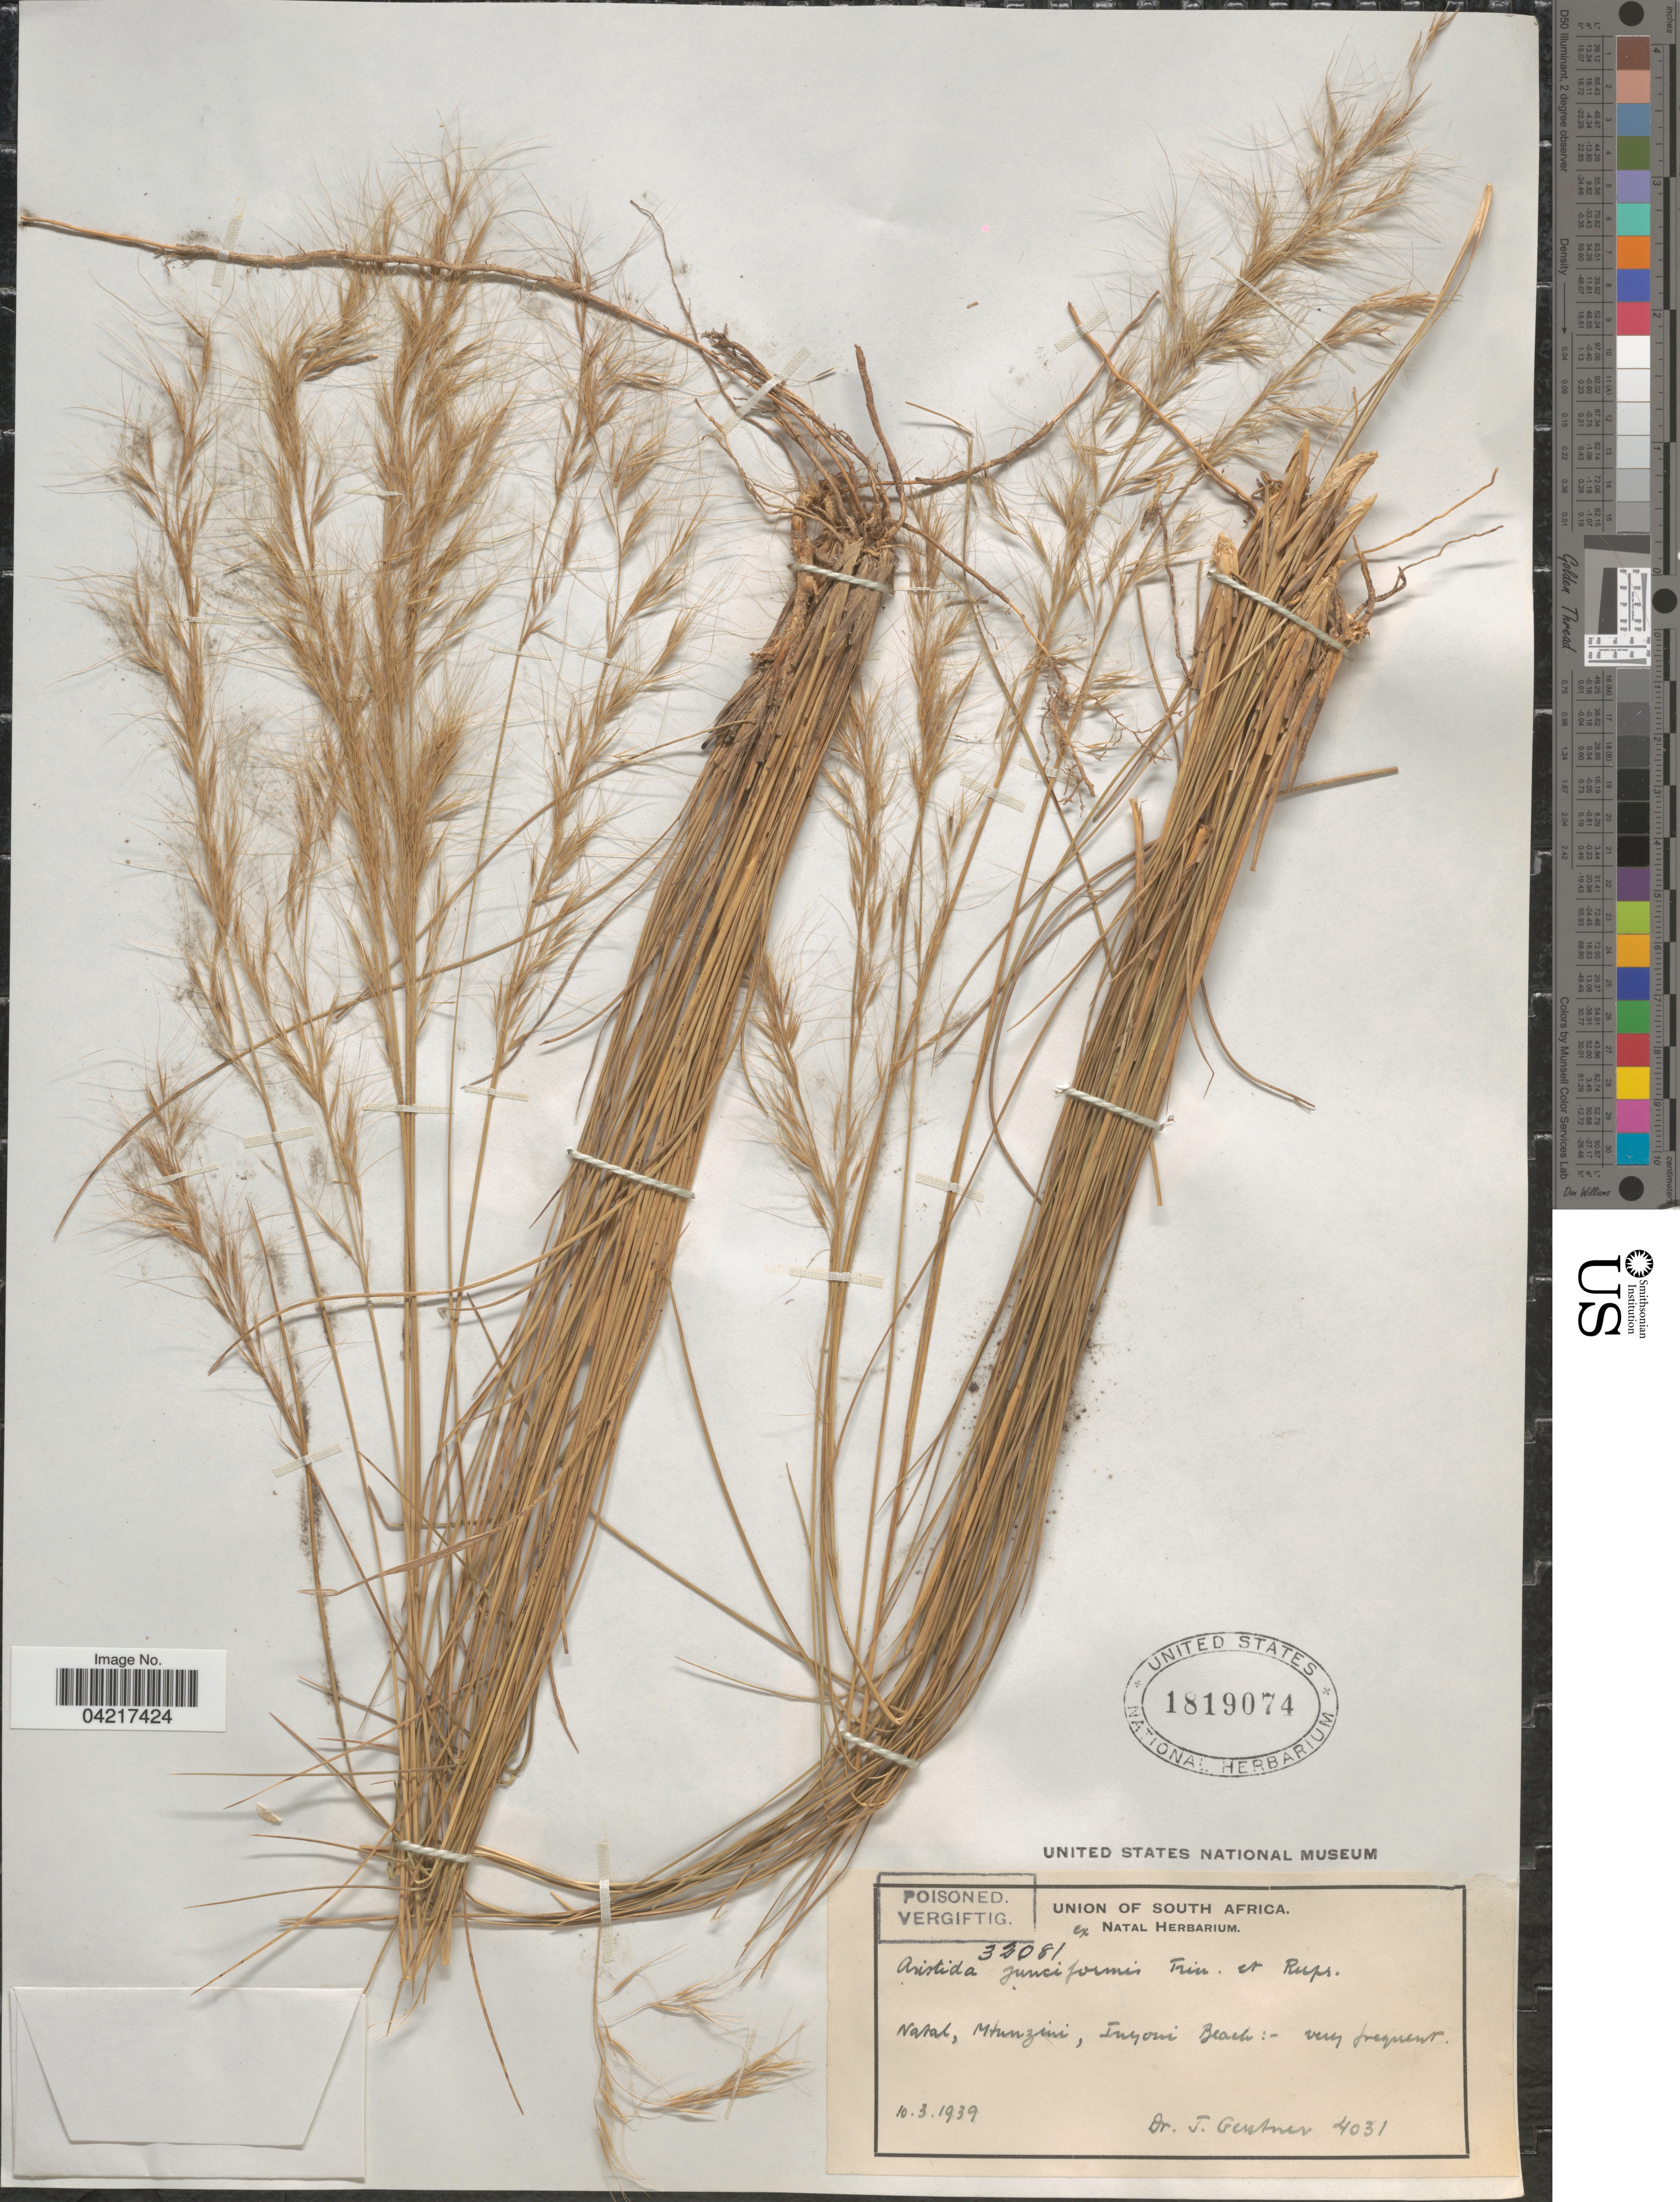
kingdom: Plantae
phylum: Tracheophyta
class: Liliopsida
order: Poales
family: Poaceae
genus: Aristida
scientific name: Aristida junciformis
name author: Trin. & Rupr.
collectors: J. Gentner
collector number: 4031/32081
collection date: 1939-03-10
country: South Africa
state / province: KwaZulu-Natal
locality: Union of South Africa. Natal, Mtunzini, Inyoni Beach.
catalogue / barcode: US 1819074